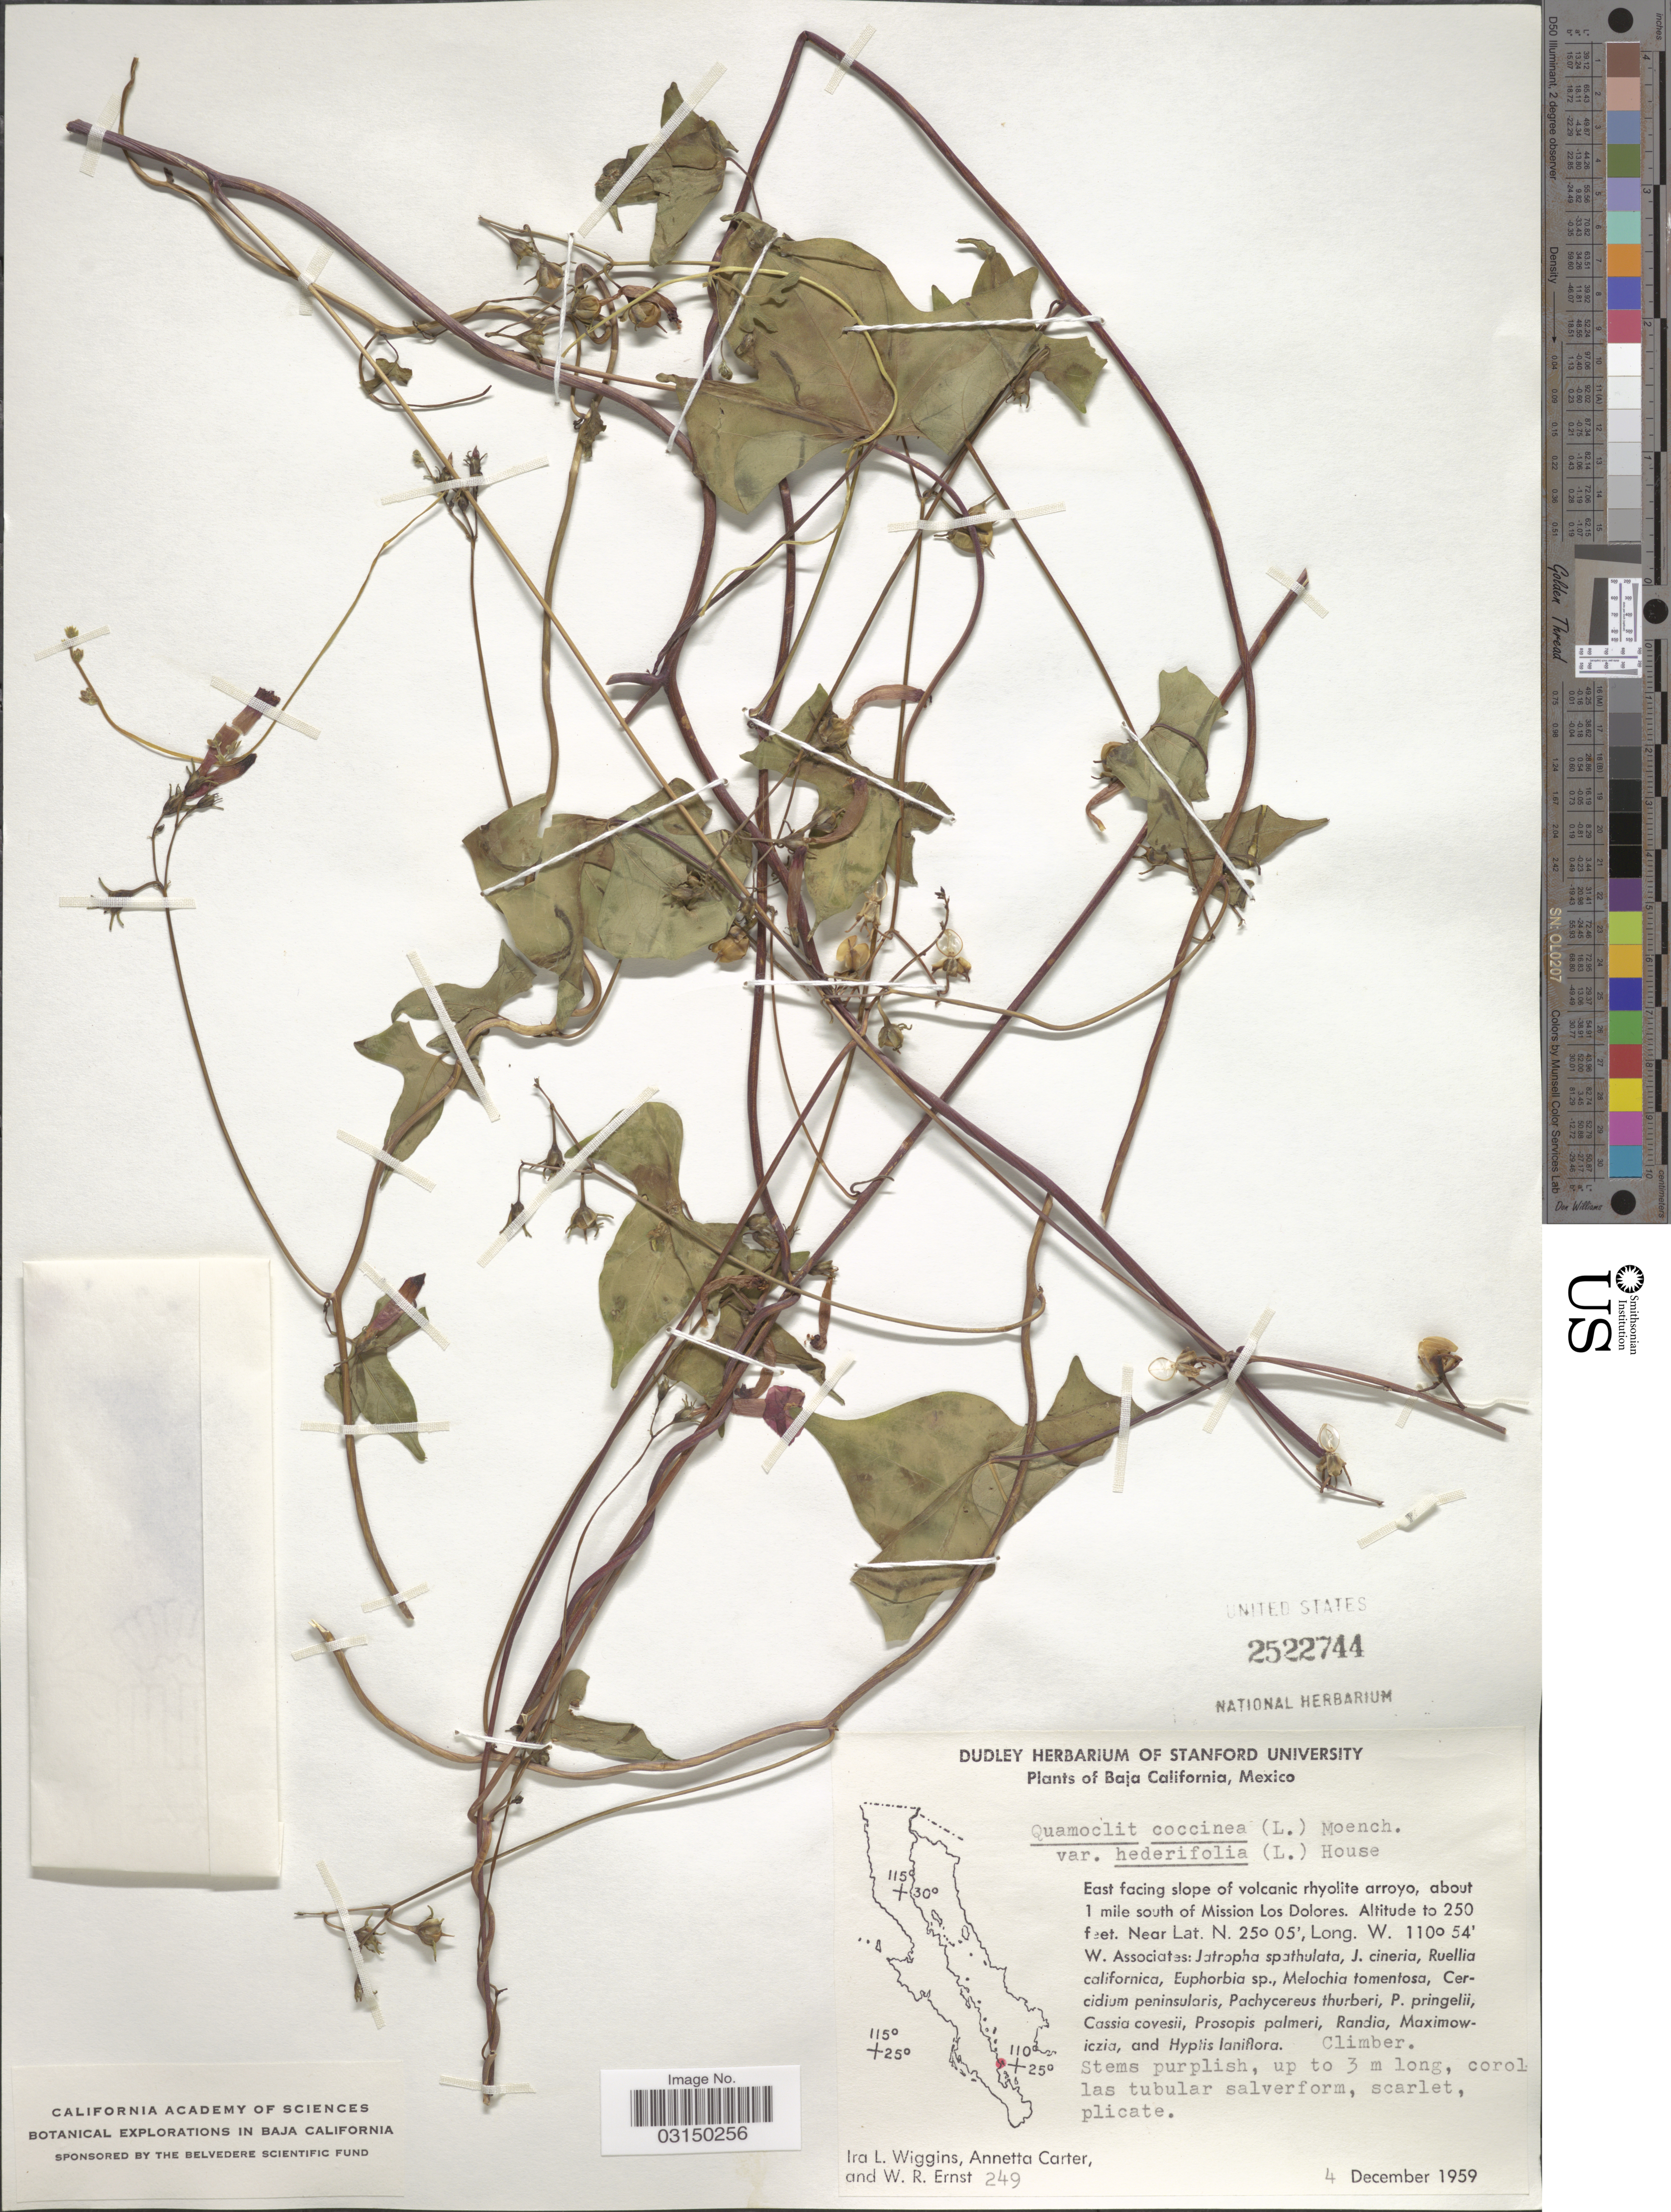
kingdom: Plantae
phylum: Tracheophyta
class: Magnoliopsida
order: Solanales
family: Convolvulaceae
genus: Ipomoea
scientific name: Ipomoea hederifolia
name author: L.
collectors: I. L. Wiggins, A. Carter & W. R. Ernst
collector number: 249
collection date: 1959-12-04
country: Mexico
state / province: Baja California Sur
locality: East facing slope of volcanic rhyolite arroyo, about 1 mile south of Mission Los Dolores.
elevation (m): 76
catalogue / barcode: US 2522744